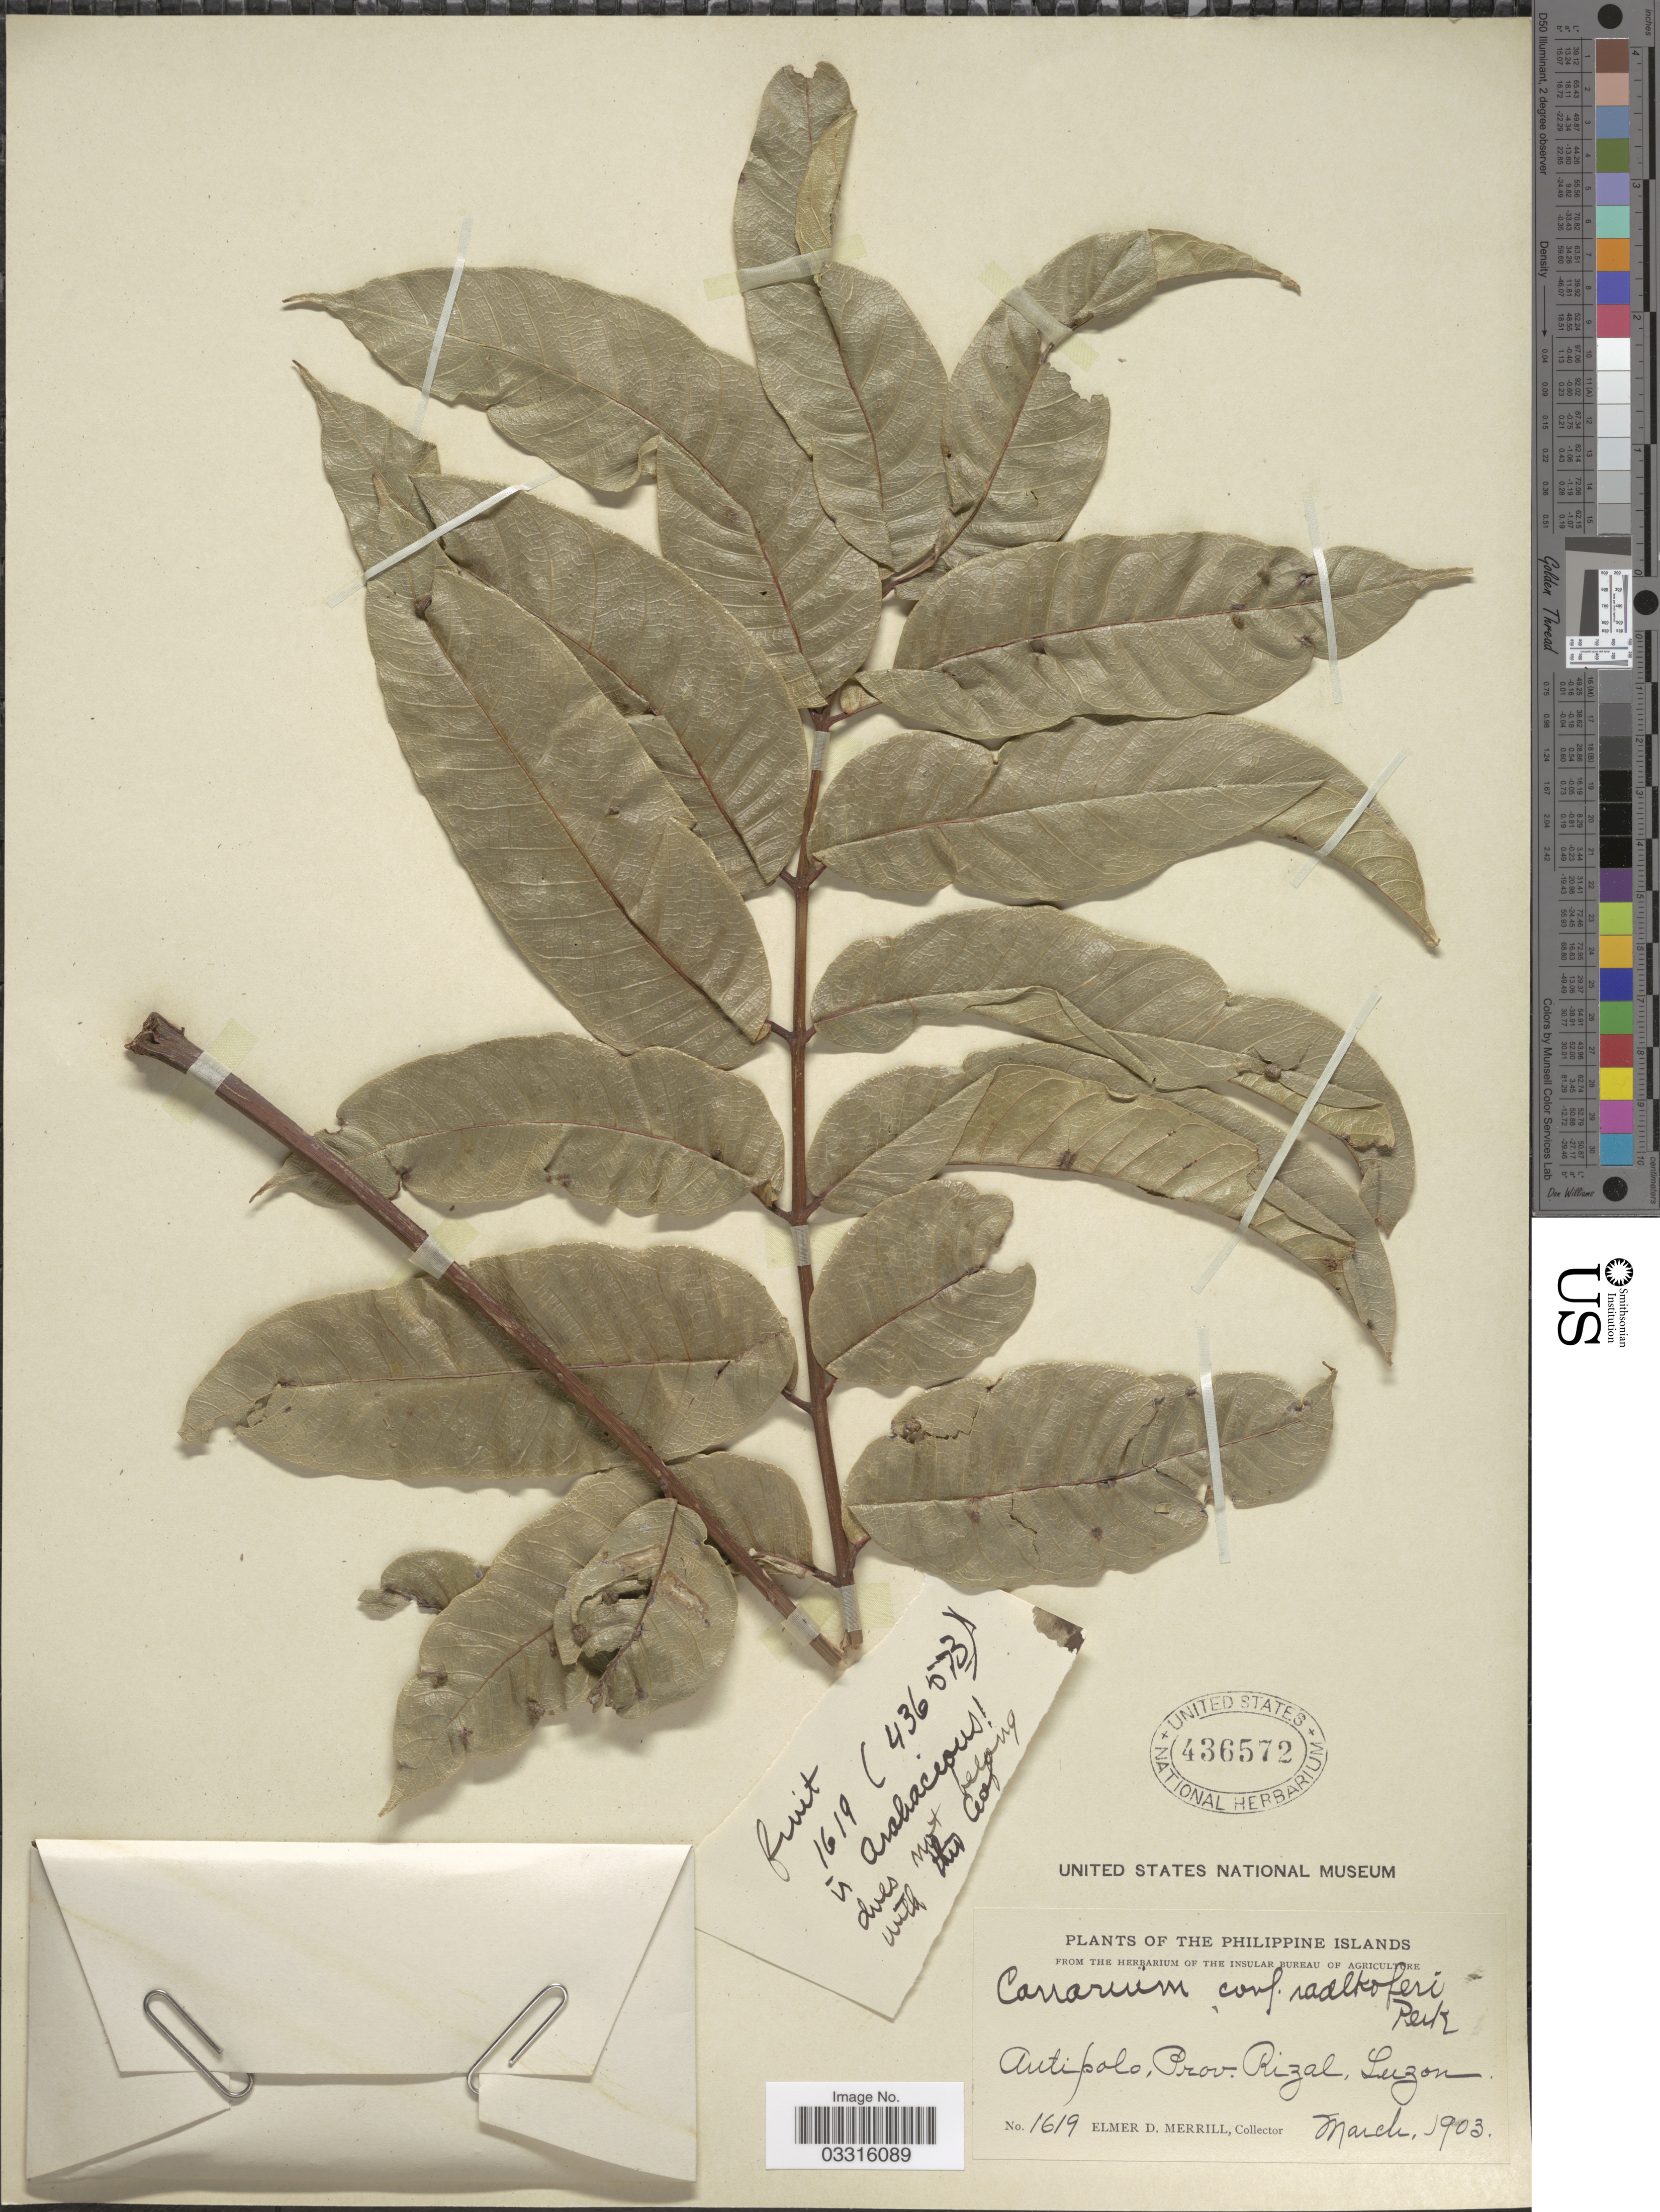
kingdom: Plantae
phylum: Tracheophyta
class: Magnoliopsida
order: Sapindales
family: Burseraceae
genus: Canarium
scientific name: Canarium hirsutum f. scabrum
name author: (Blume) Leenh.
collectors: E. D. Merrill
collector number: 1619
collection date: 1903-03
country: Philippines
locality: Antipolo, Prov. Rizal, Luzon.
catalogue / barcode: US 436572